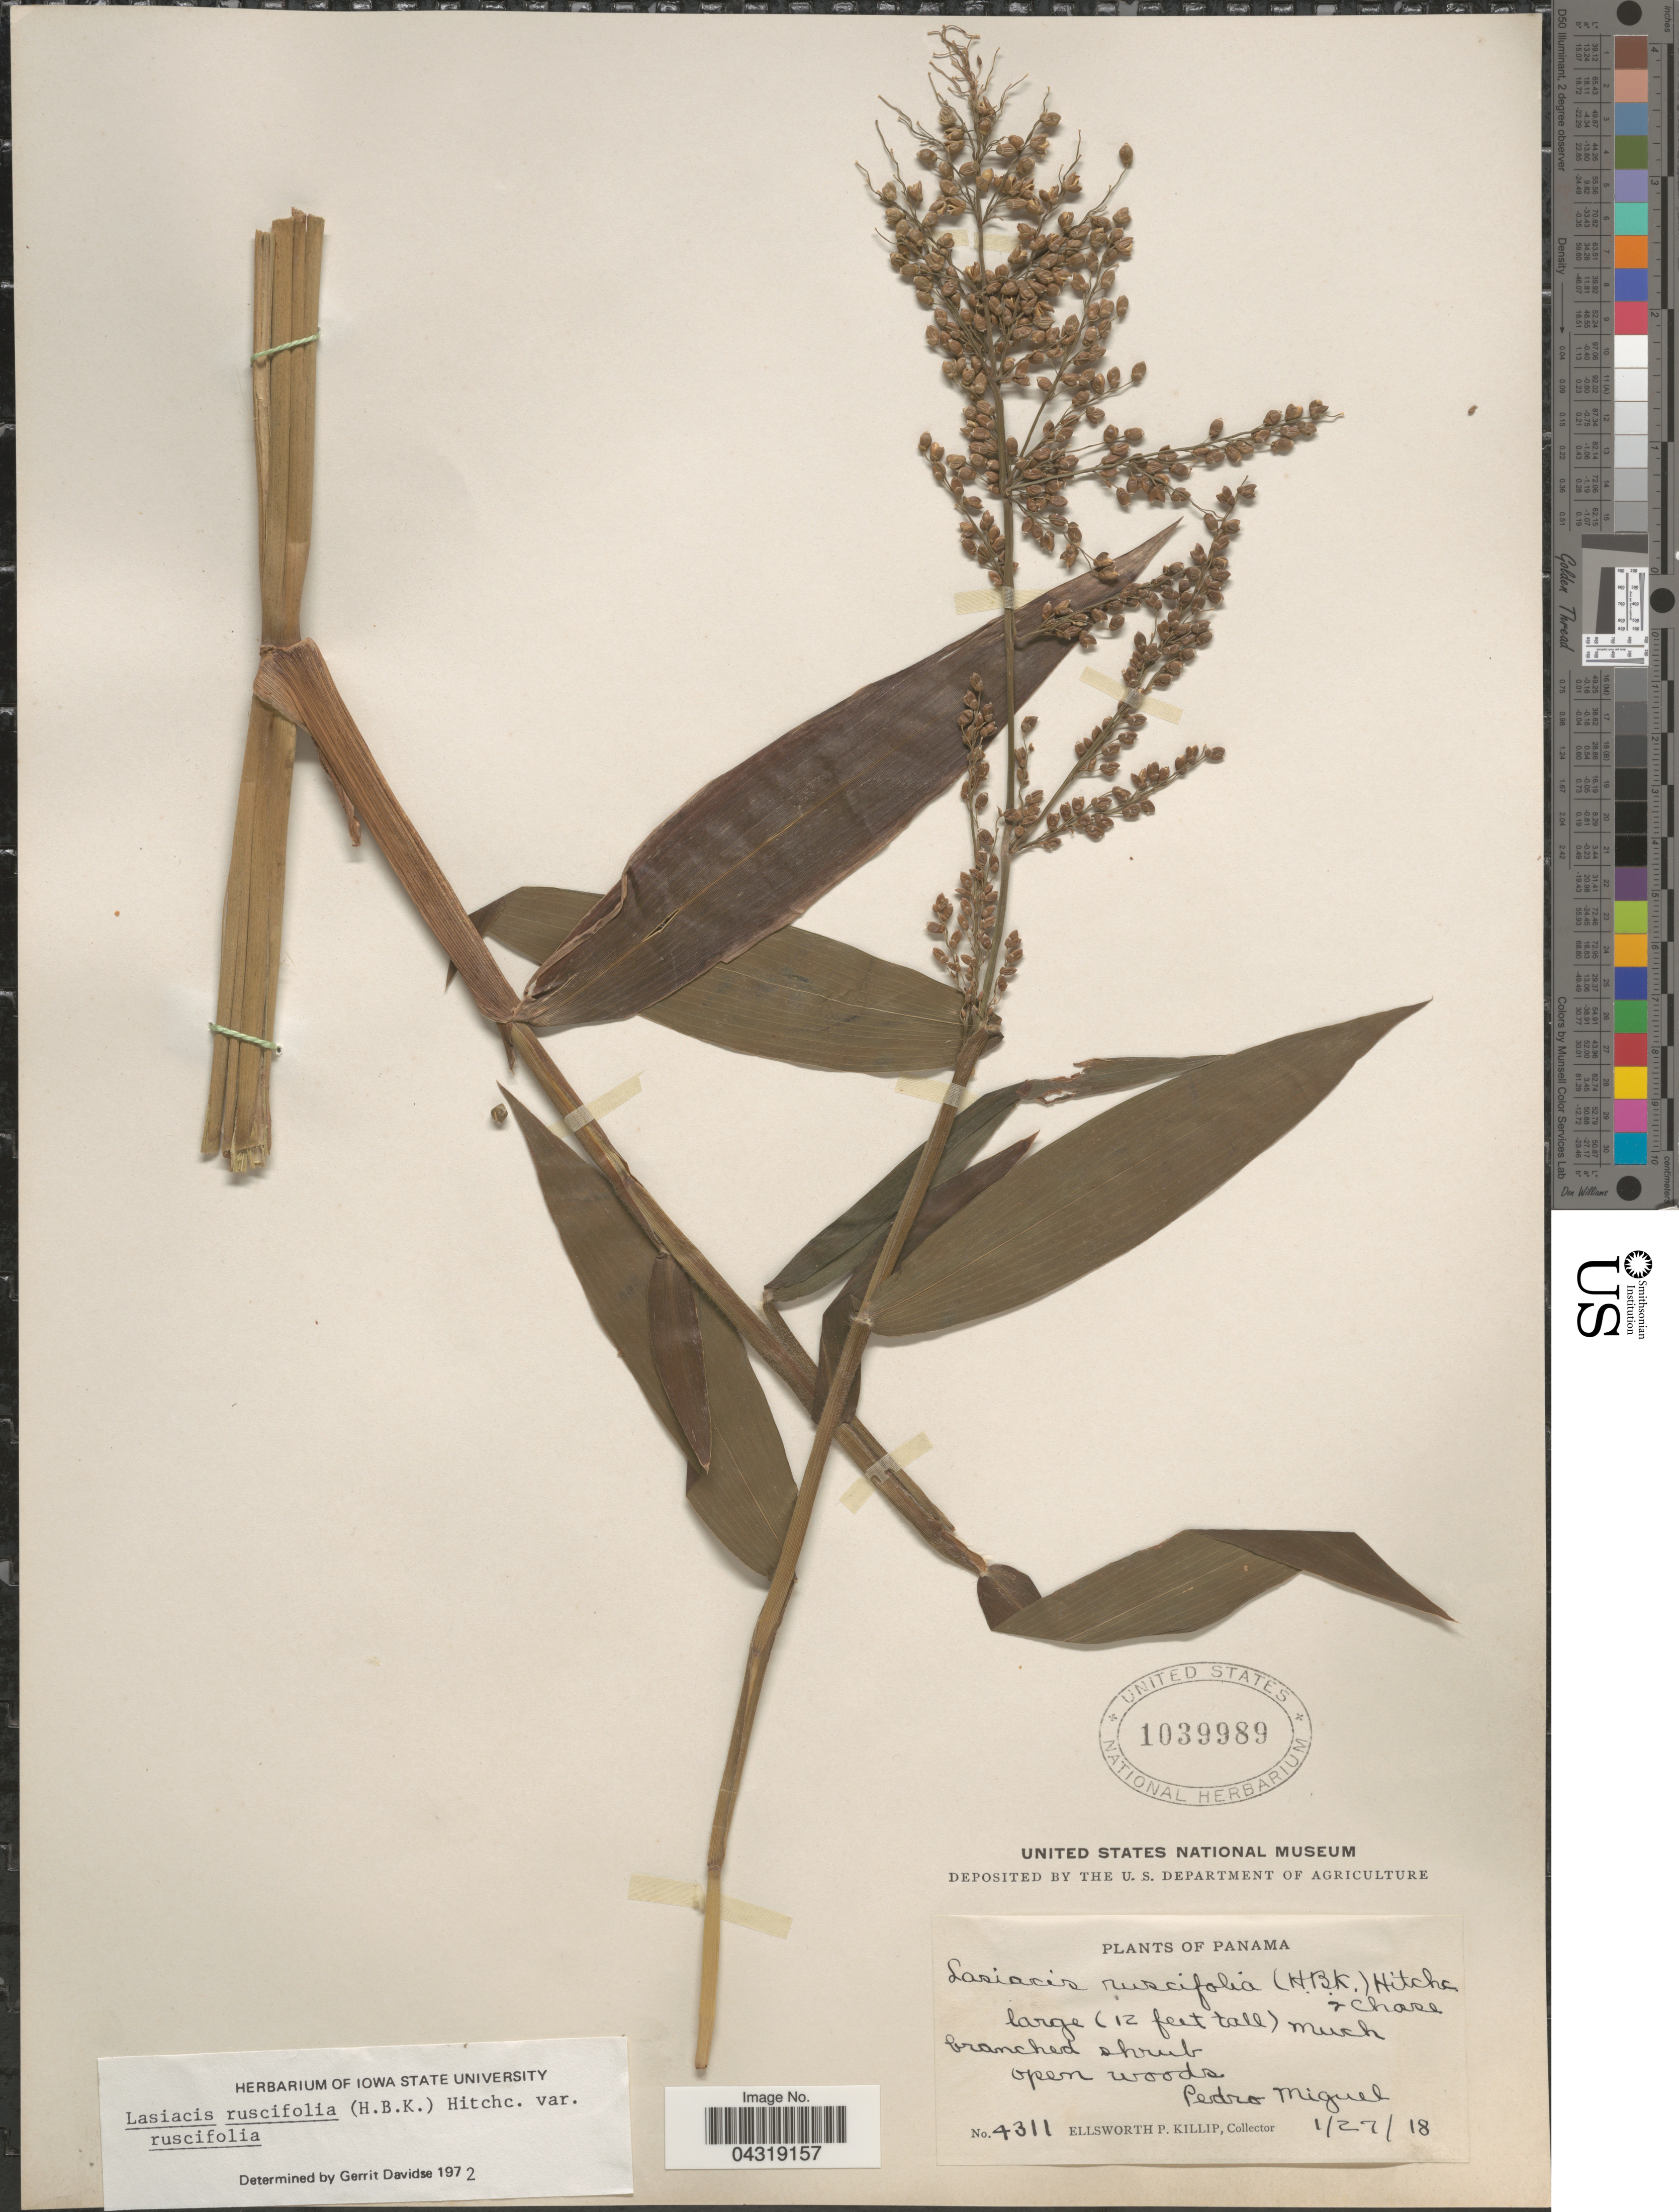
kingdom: Plantae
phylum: Tracheophyta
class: Liliopsida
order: Poales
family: Poaceae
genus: Lasiacis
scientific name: Lasiacis ruscifolia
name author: (Kunth) Hitchc.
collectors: E. P. Killip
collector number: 4311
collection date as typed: Transcribed d/m/y: 27/1/18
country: Panama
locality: Pedro Miguel.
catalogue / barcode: US 1039989